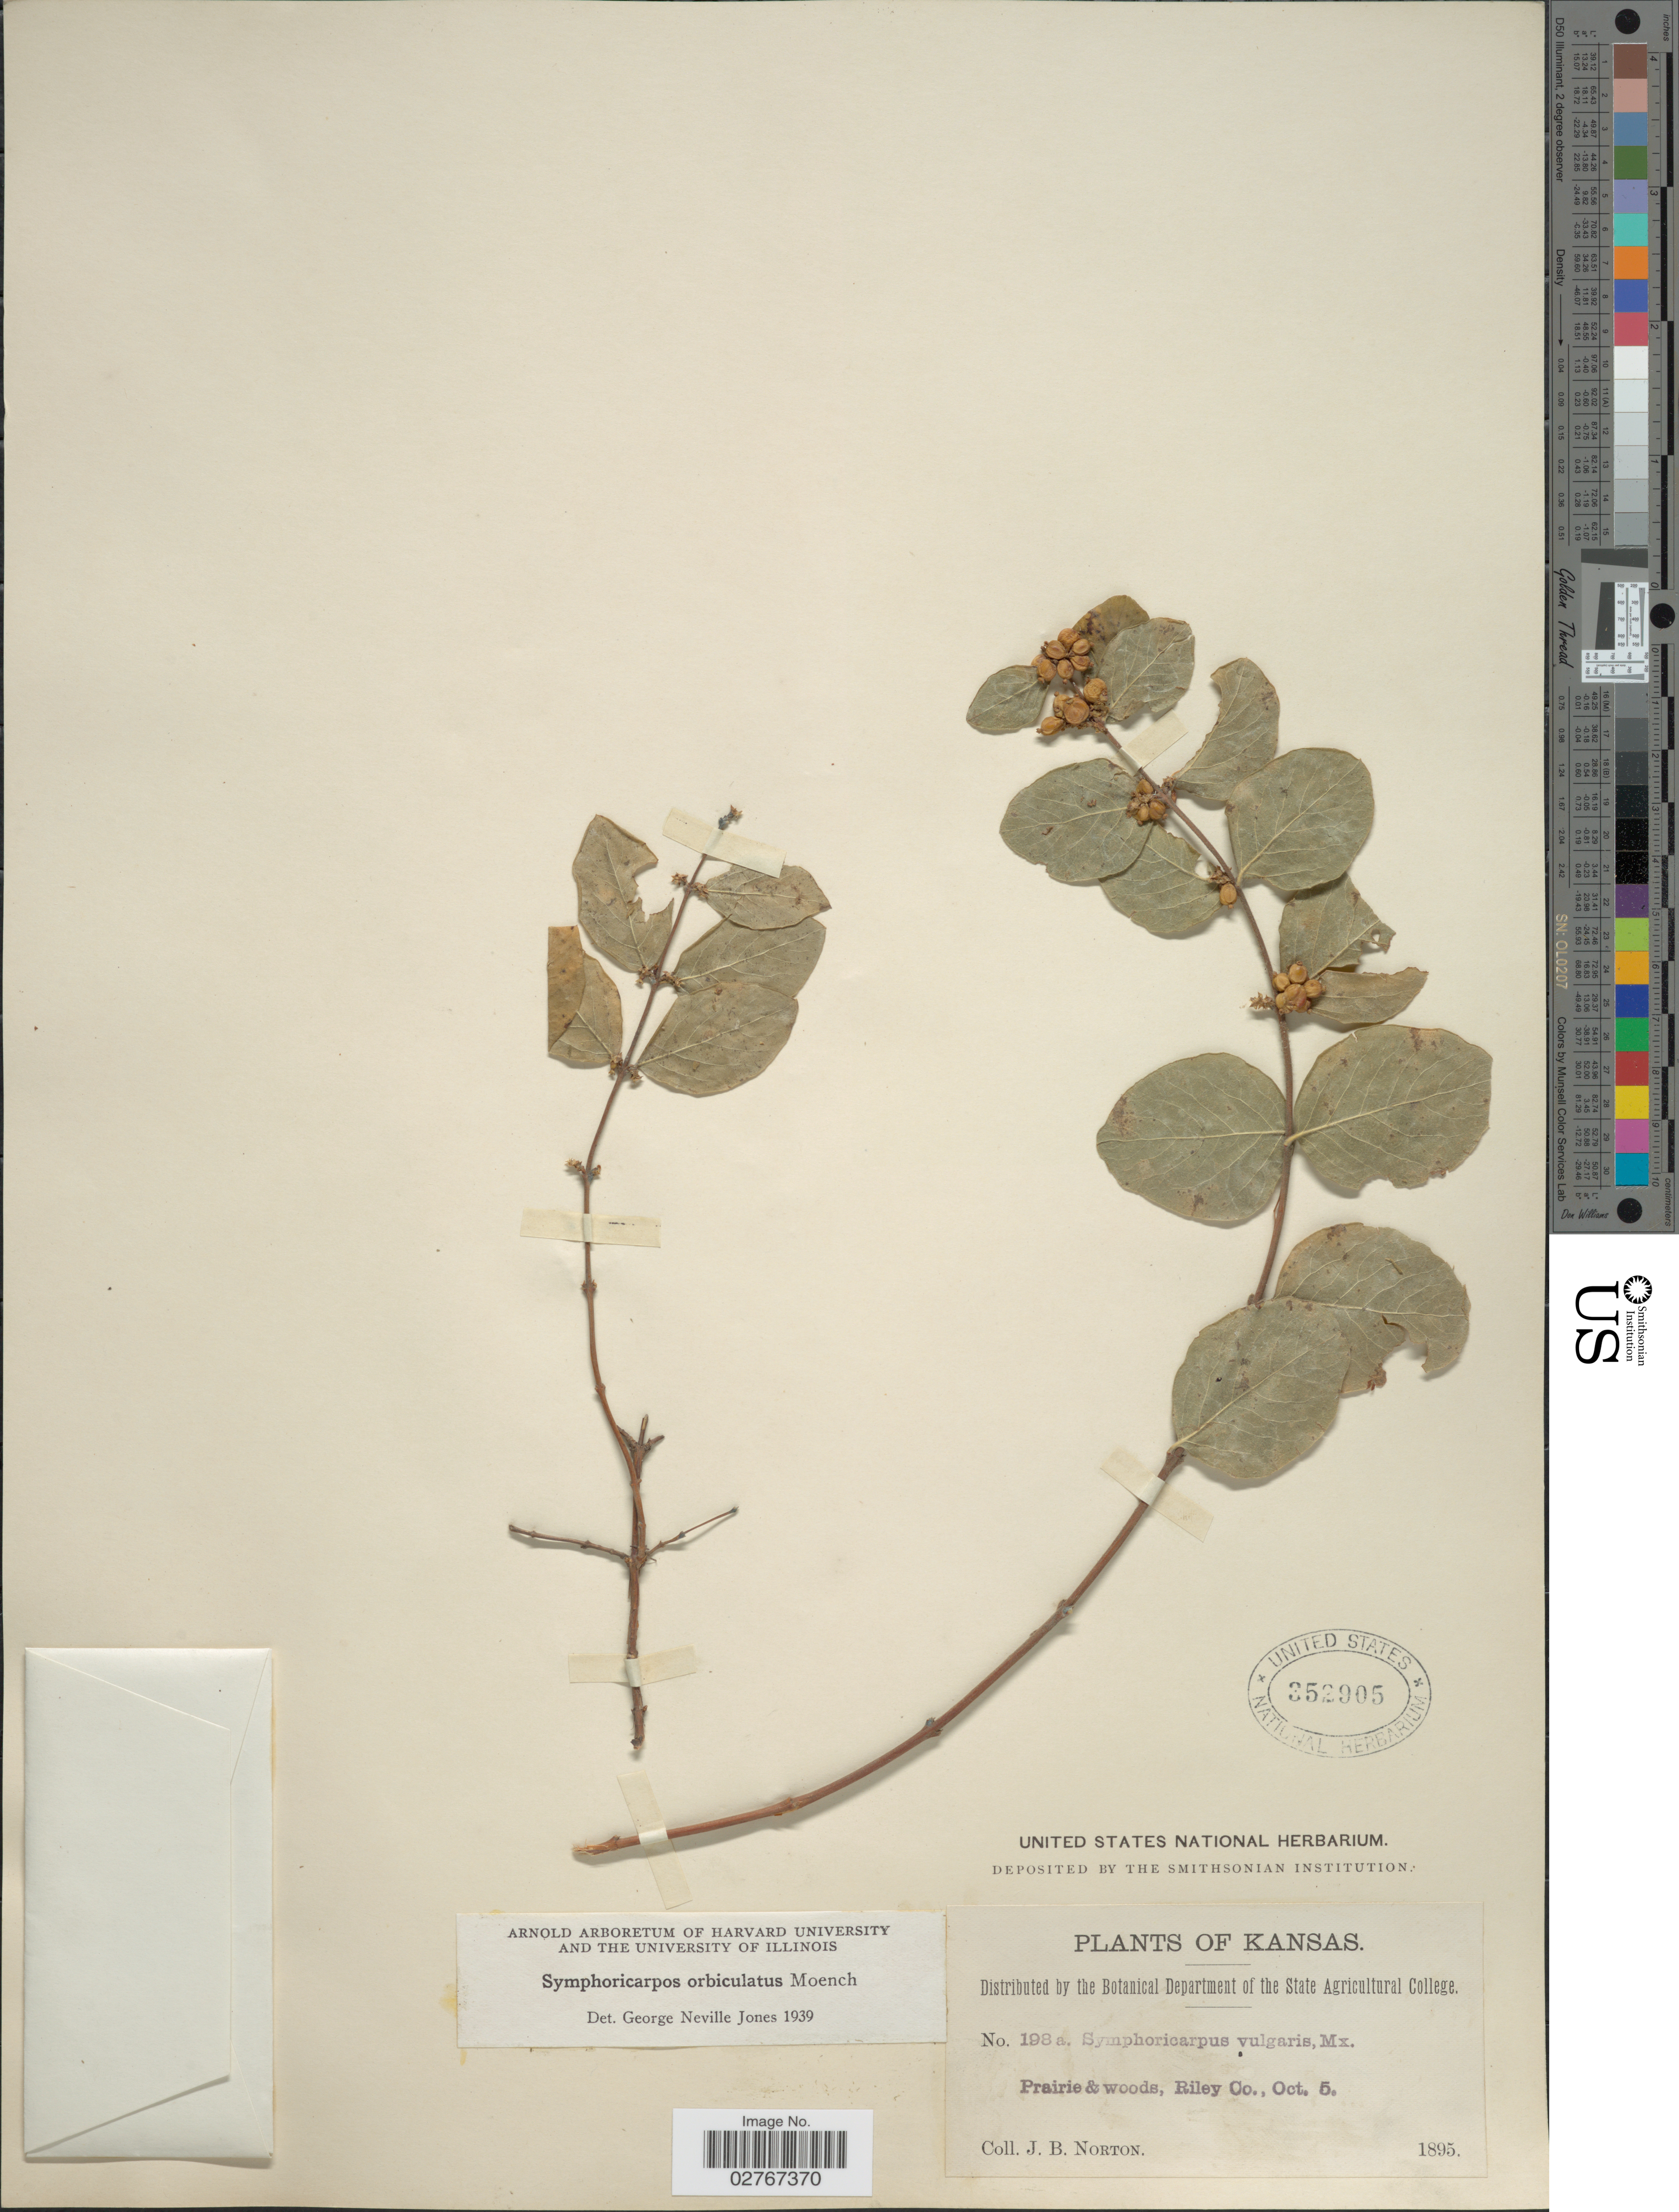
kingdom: Plantae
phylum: Tracheophyta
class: Magnoliopsida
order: Dipsacales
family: Caprifoliaceae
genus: Symphoricarpos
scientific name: Symphoricarpos orbiculatus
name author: Moench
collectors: J. B. Norton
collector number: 198a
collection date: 1895-10-05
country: United States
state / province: Kansas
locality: Prairie & woods, Riley Co.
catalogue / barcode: US 352905